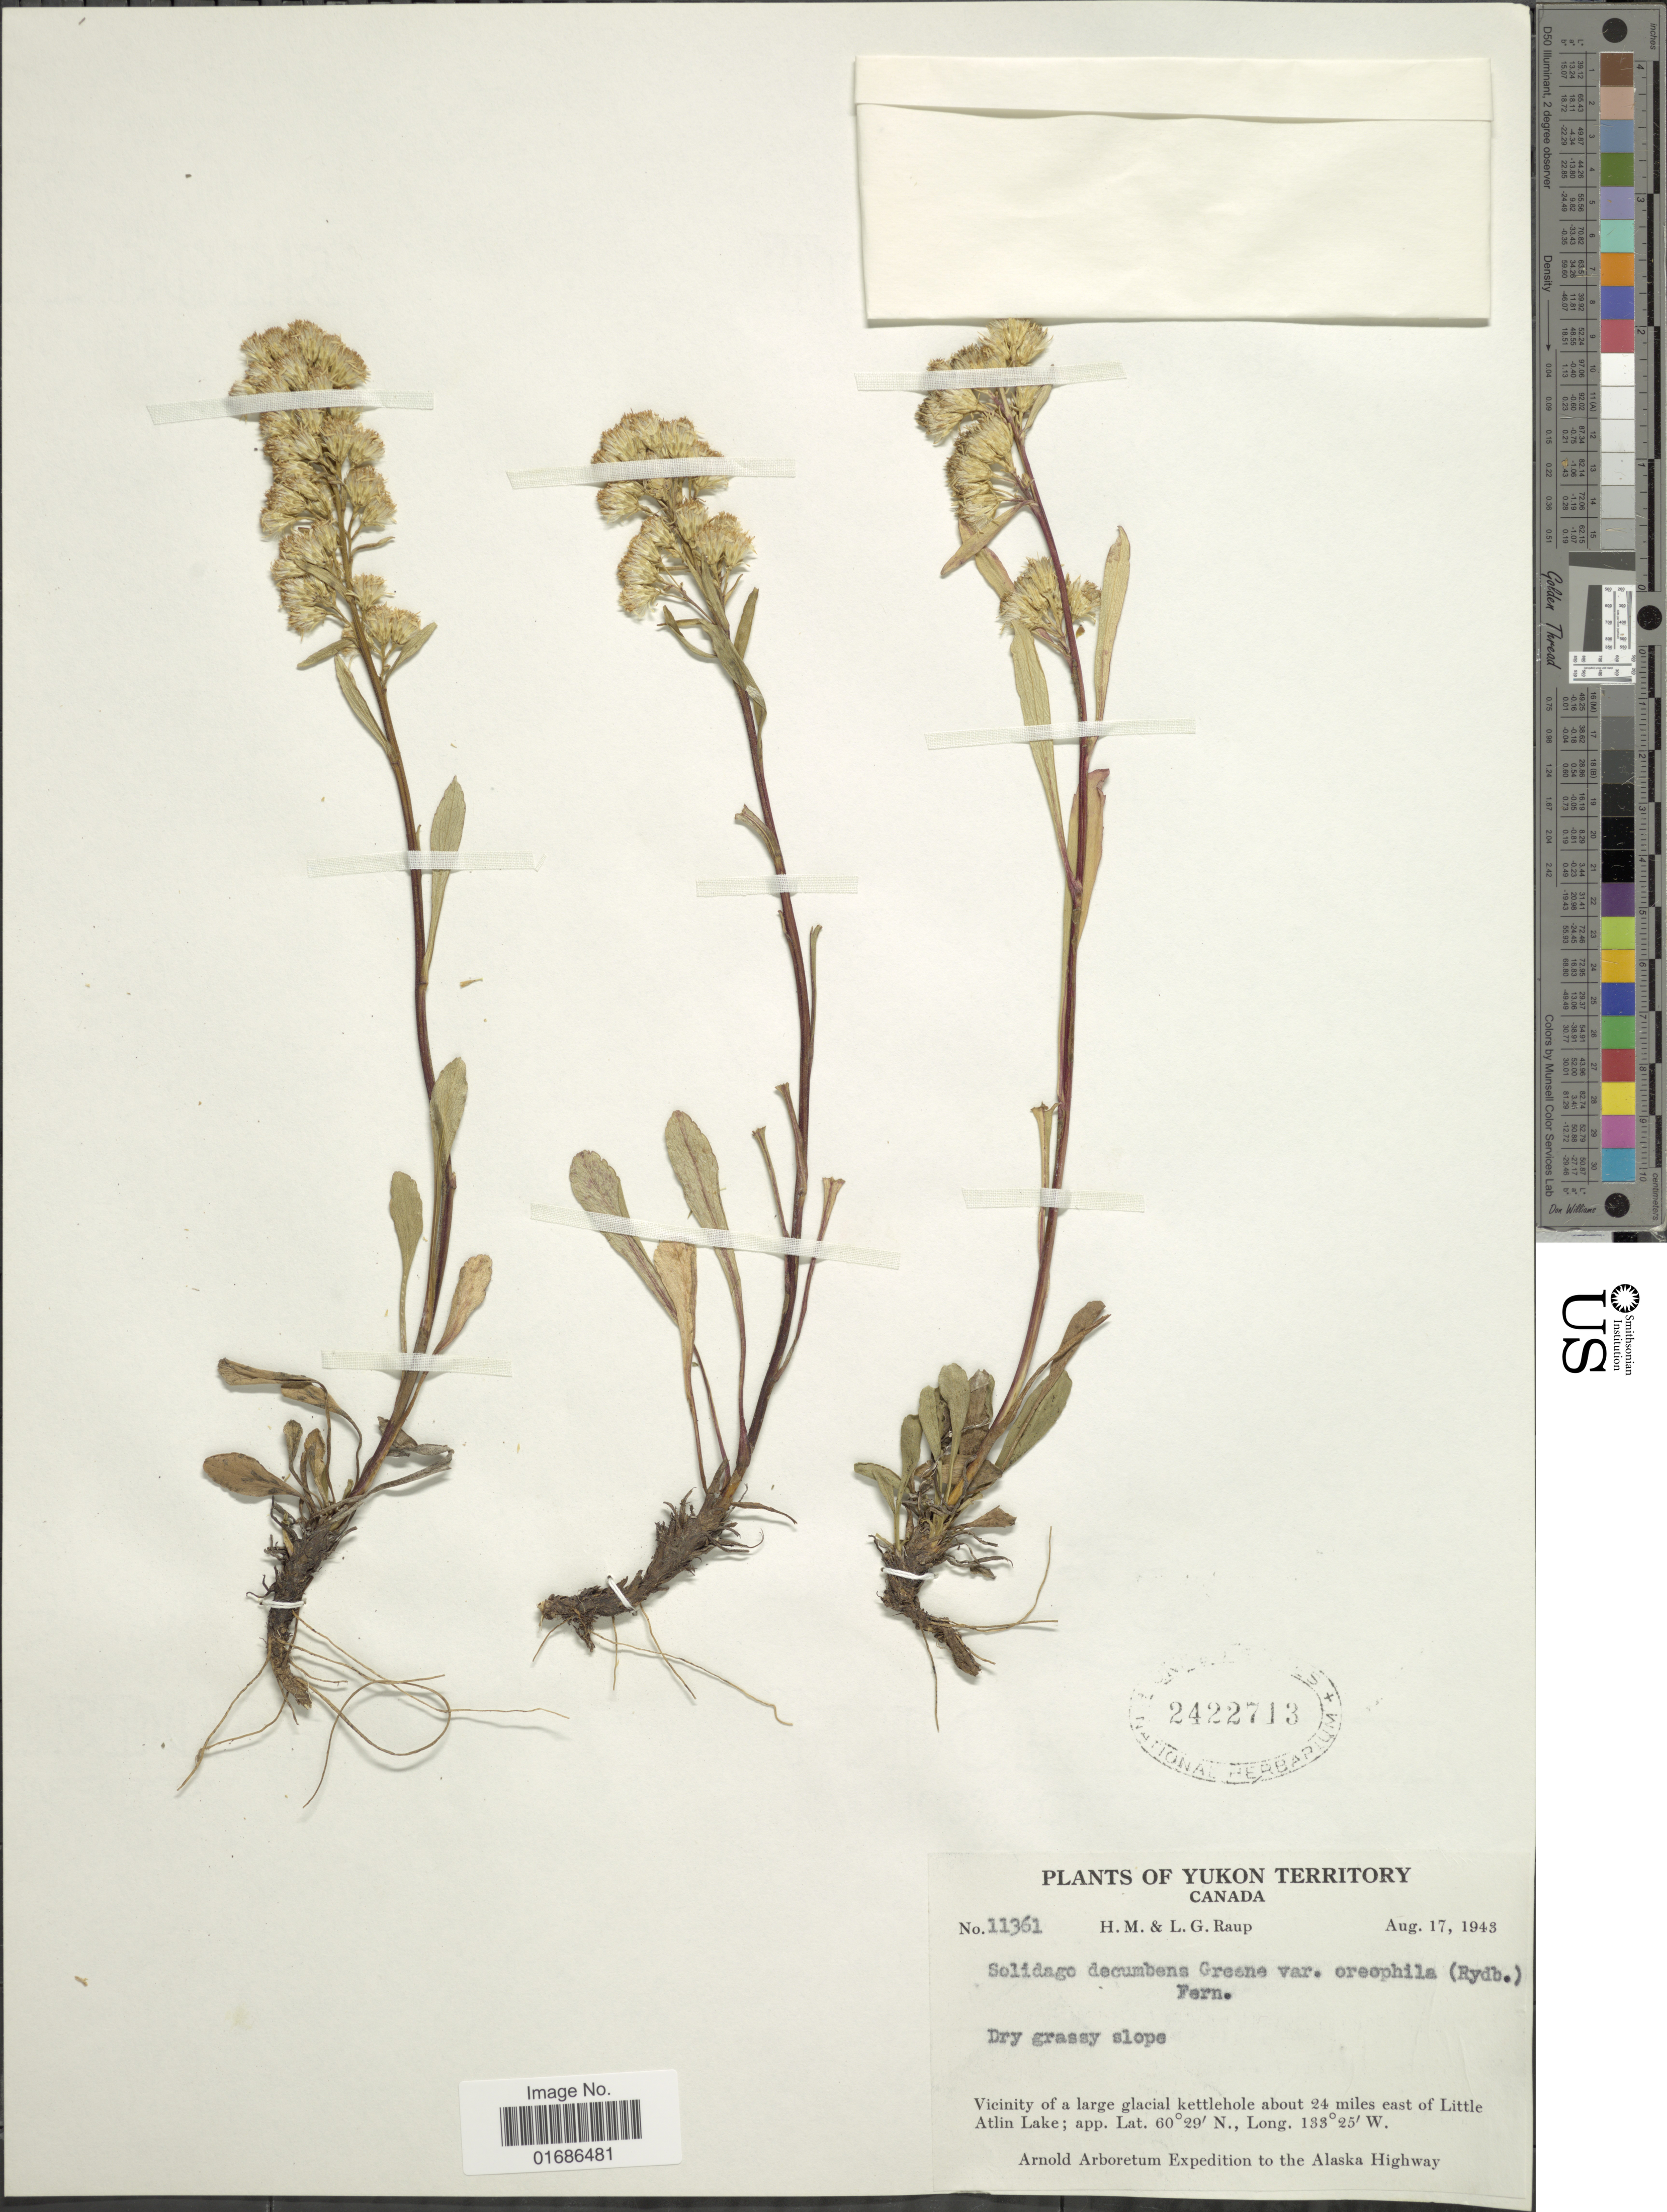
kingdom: Plantae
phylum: Tracheophyta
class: Magnoliopsida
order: Asterales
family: Asteraceae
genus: Solidago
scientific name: Solidago decumbens var. oreophila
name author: (Rydb.) Fernald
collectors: H. Raup & L. Raup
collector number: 11361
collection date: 1943-08-17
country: Canada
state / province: Yukon Territory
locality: Dry grasy slope, Vicinity of a large glacial kettlehole about 24 miles east of Little Atlin Lake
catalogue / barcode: US 2422713